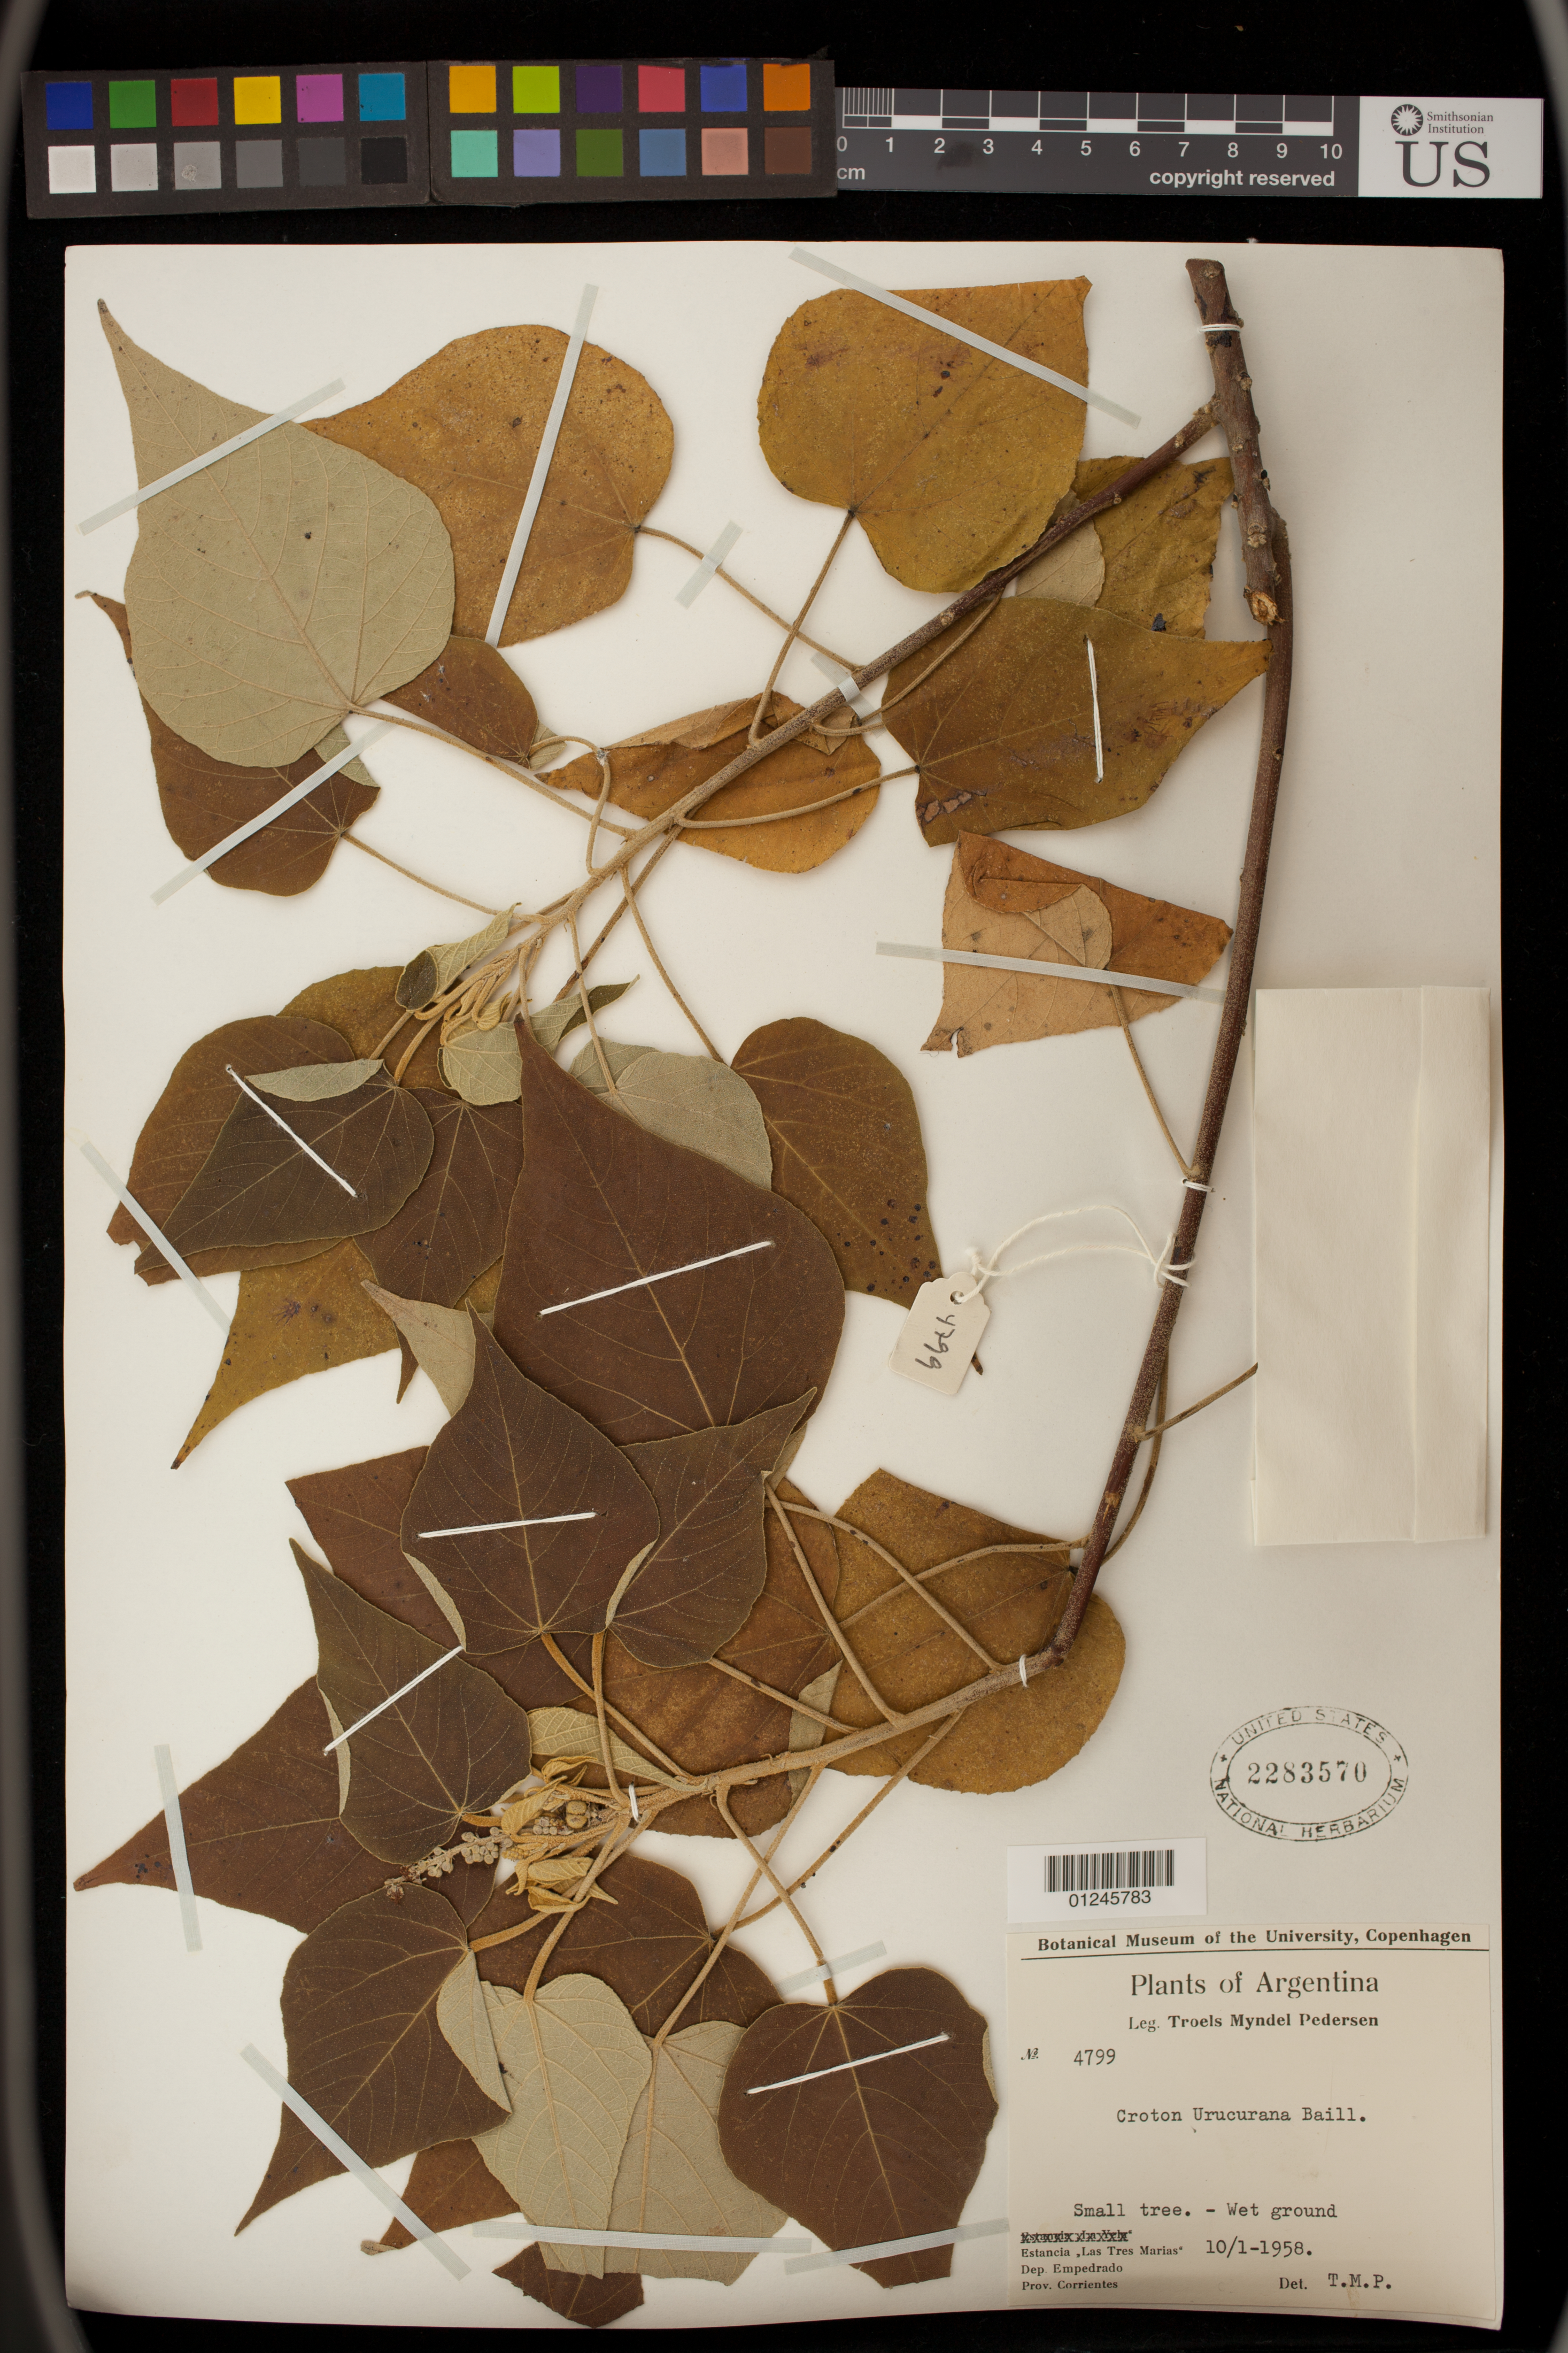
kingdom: Plantae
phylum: Tracheophyta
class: Magnoliopsida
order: Malpighiales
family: Euphorbiaceae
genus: Croton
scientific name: Croton urucurana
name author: Baill.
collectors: T. M. Pedersen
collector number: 4799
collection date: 1958-01-10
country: Argentina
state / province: Corrientes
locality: Empedrado, Estancia, Las Tres Marias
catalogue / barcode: US 2283570